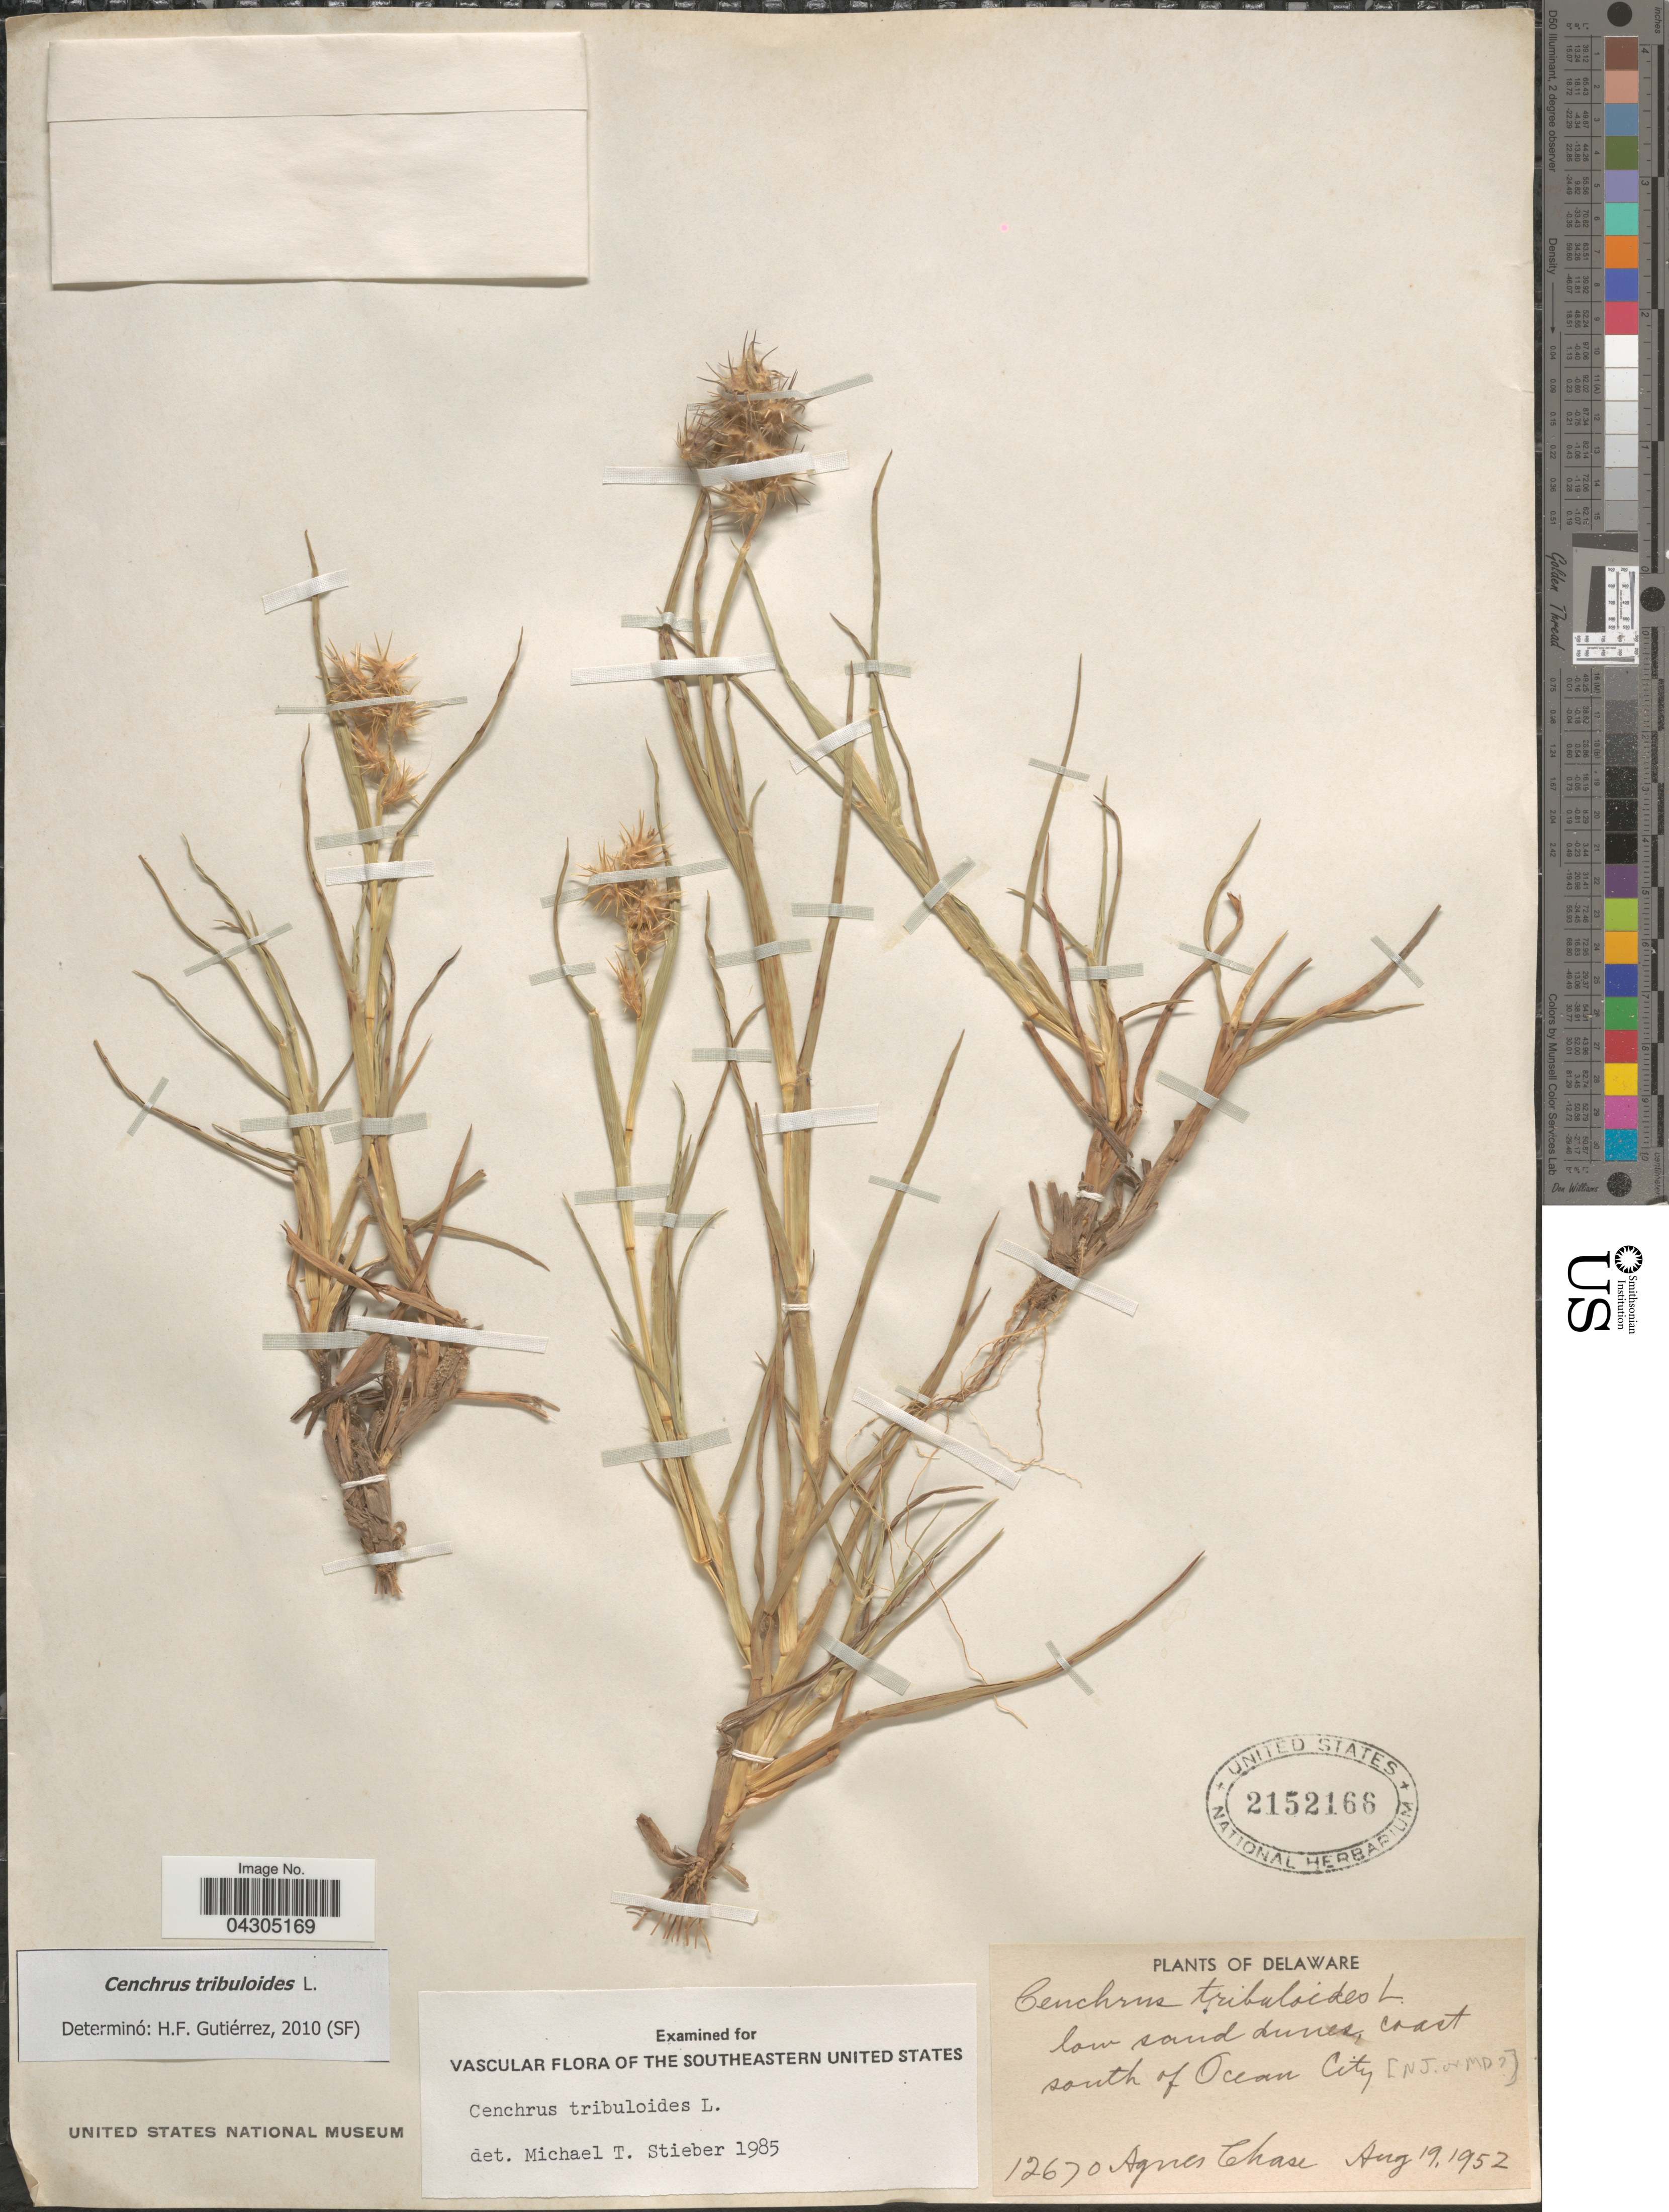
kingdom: Plantae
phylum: Tracheophyta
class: Liliopsida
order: Poales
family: Poaceae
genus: Cenchrus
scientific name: Cenchrus tribuloides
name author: L.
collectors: A. Chase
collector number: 12670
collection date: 1952-08-19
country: United States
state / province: Delaware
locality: Low sand dunes, coast south of Ocean City.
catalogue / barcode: US 2152166